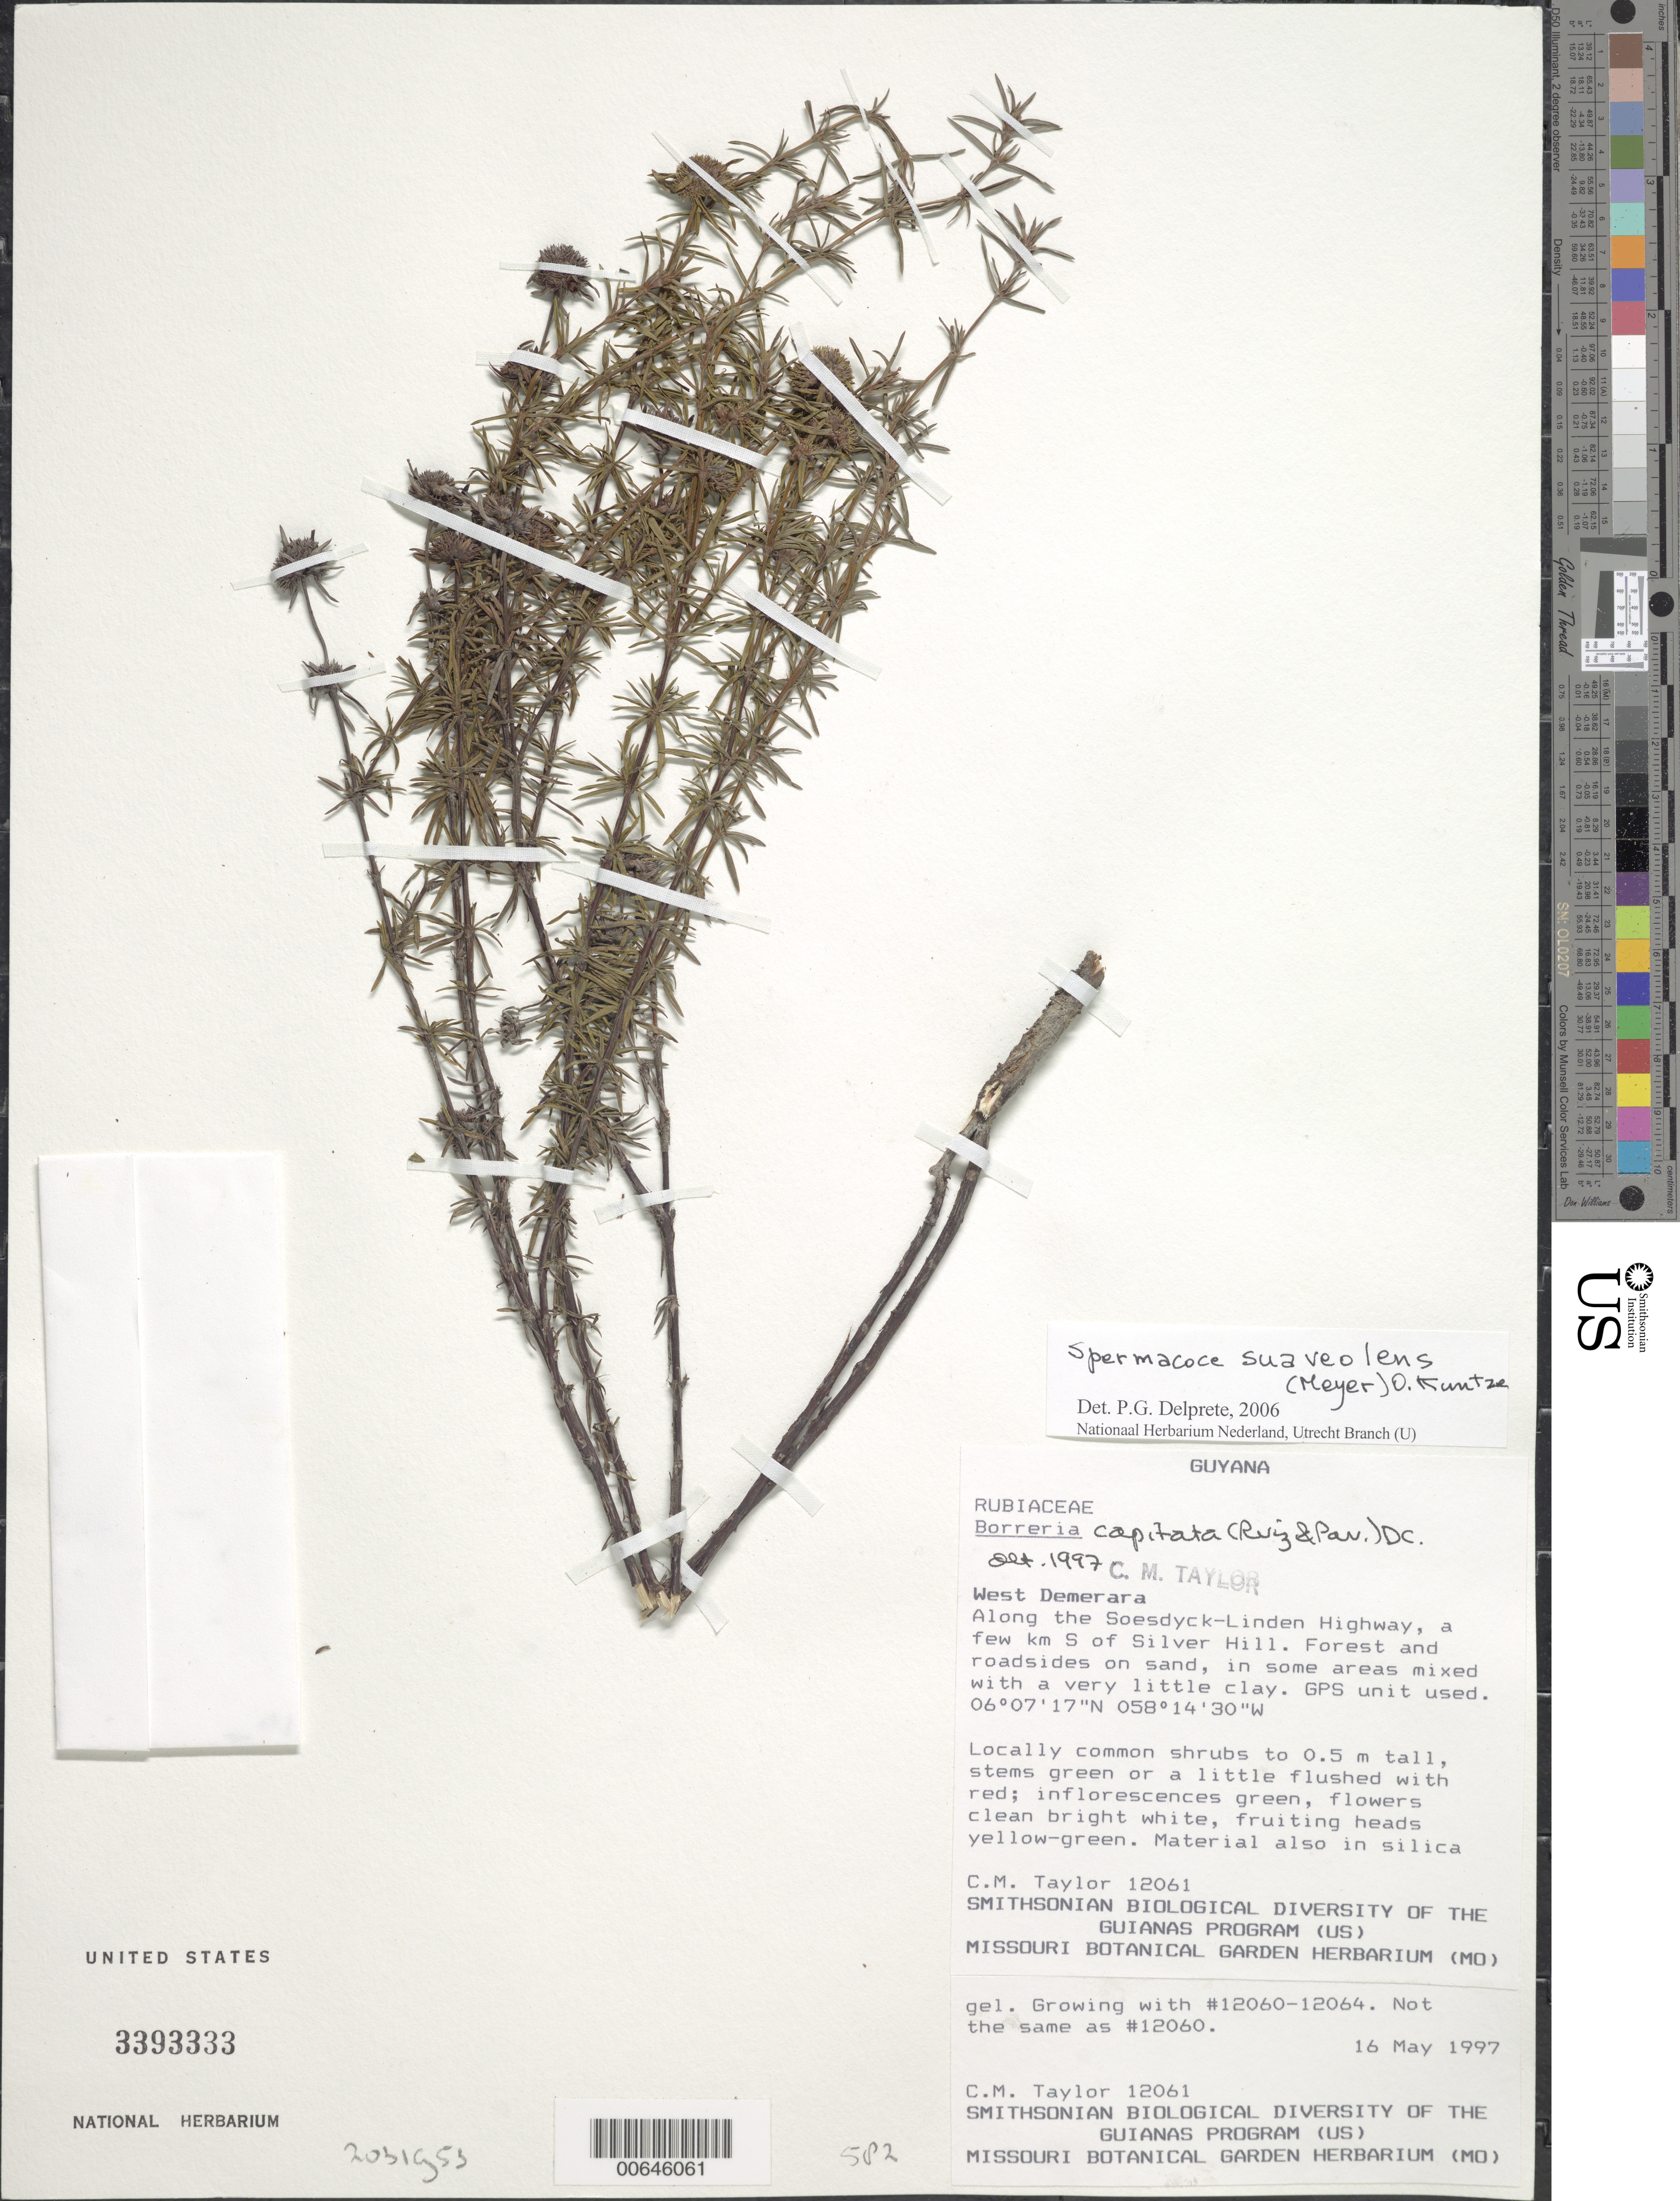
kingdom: Plantae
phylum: Tracheophyta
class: Magnoliopsida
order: Gentianales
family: Rubiaceae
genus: Spermacoce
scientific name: Spermacoce suaveolens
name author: (G. Mey.) Kuntze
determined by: Delprete, P. G., Herb. de Guyane Cay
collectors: C. M. Taylor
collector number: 12061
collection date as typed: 16 May 1997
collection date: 1997-05-16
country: Guyana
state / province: Demerara-Mahaica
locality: Soesdyck-Linden Hwy., 1-3 km S of Silver Hill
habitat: Forest & roadsides on sand, in some areas mixed with a little clay. Locally common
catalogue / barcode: US 3393333